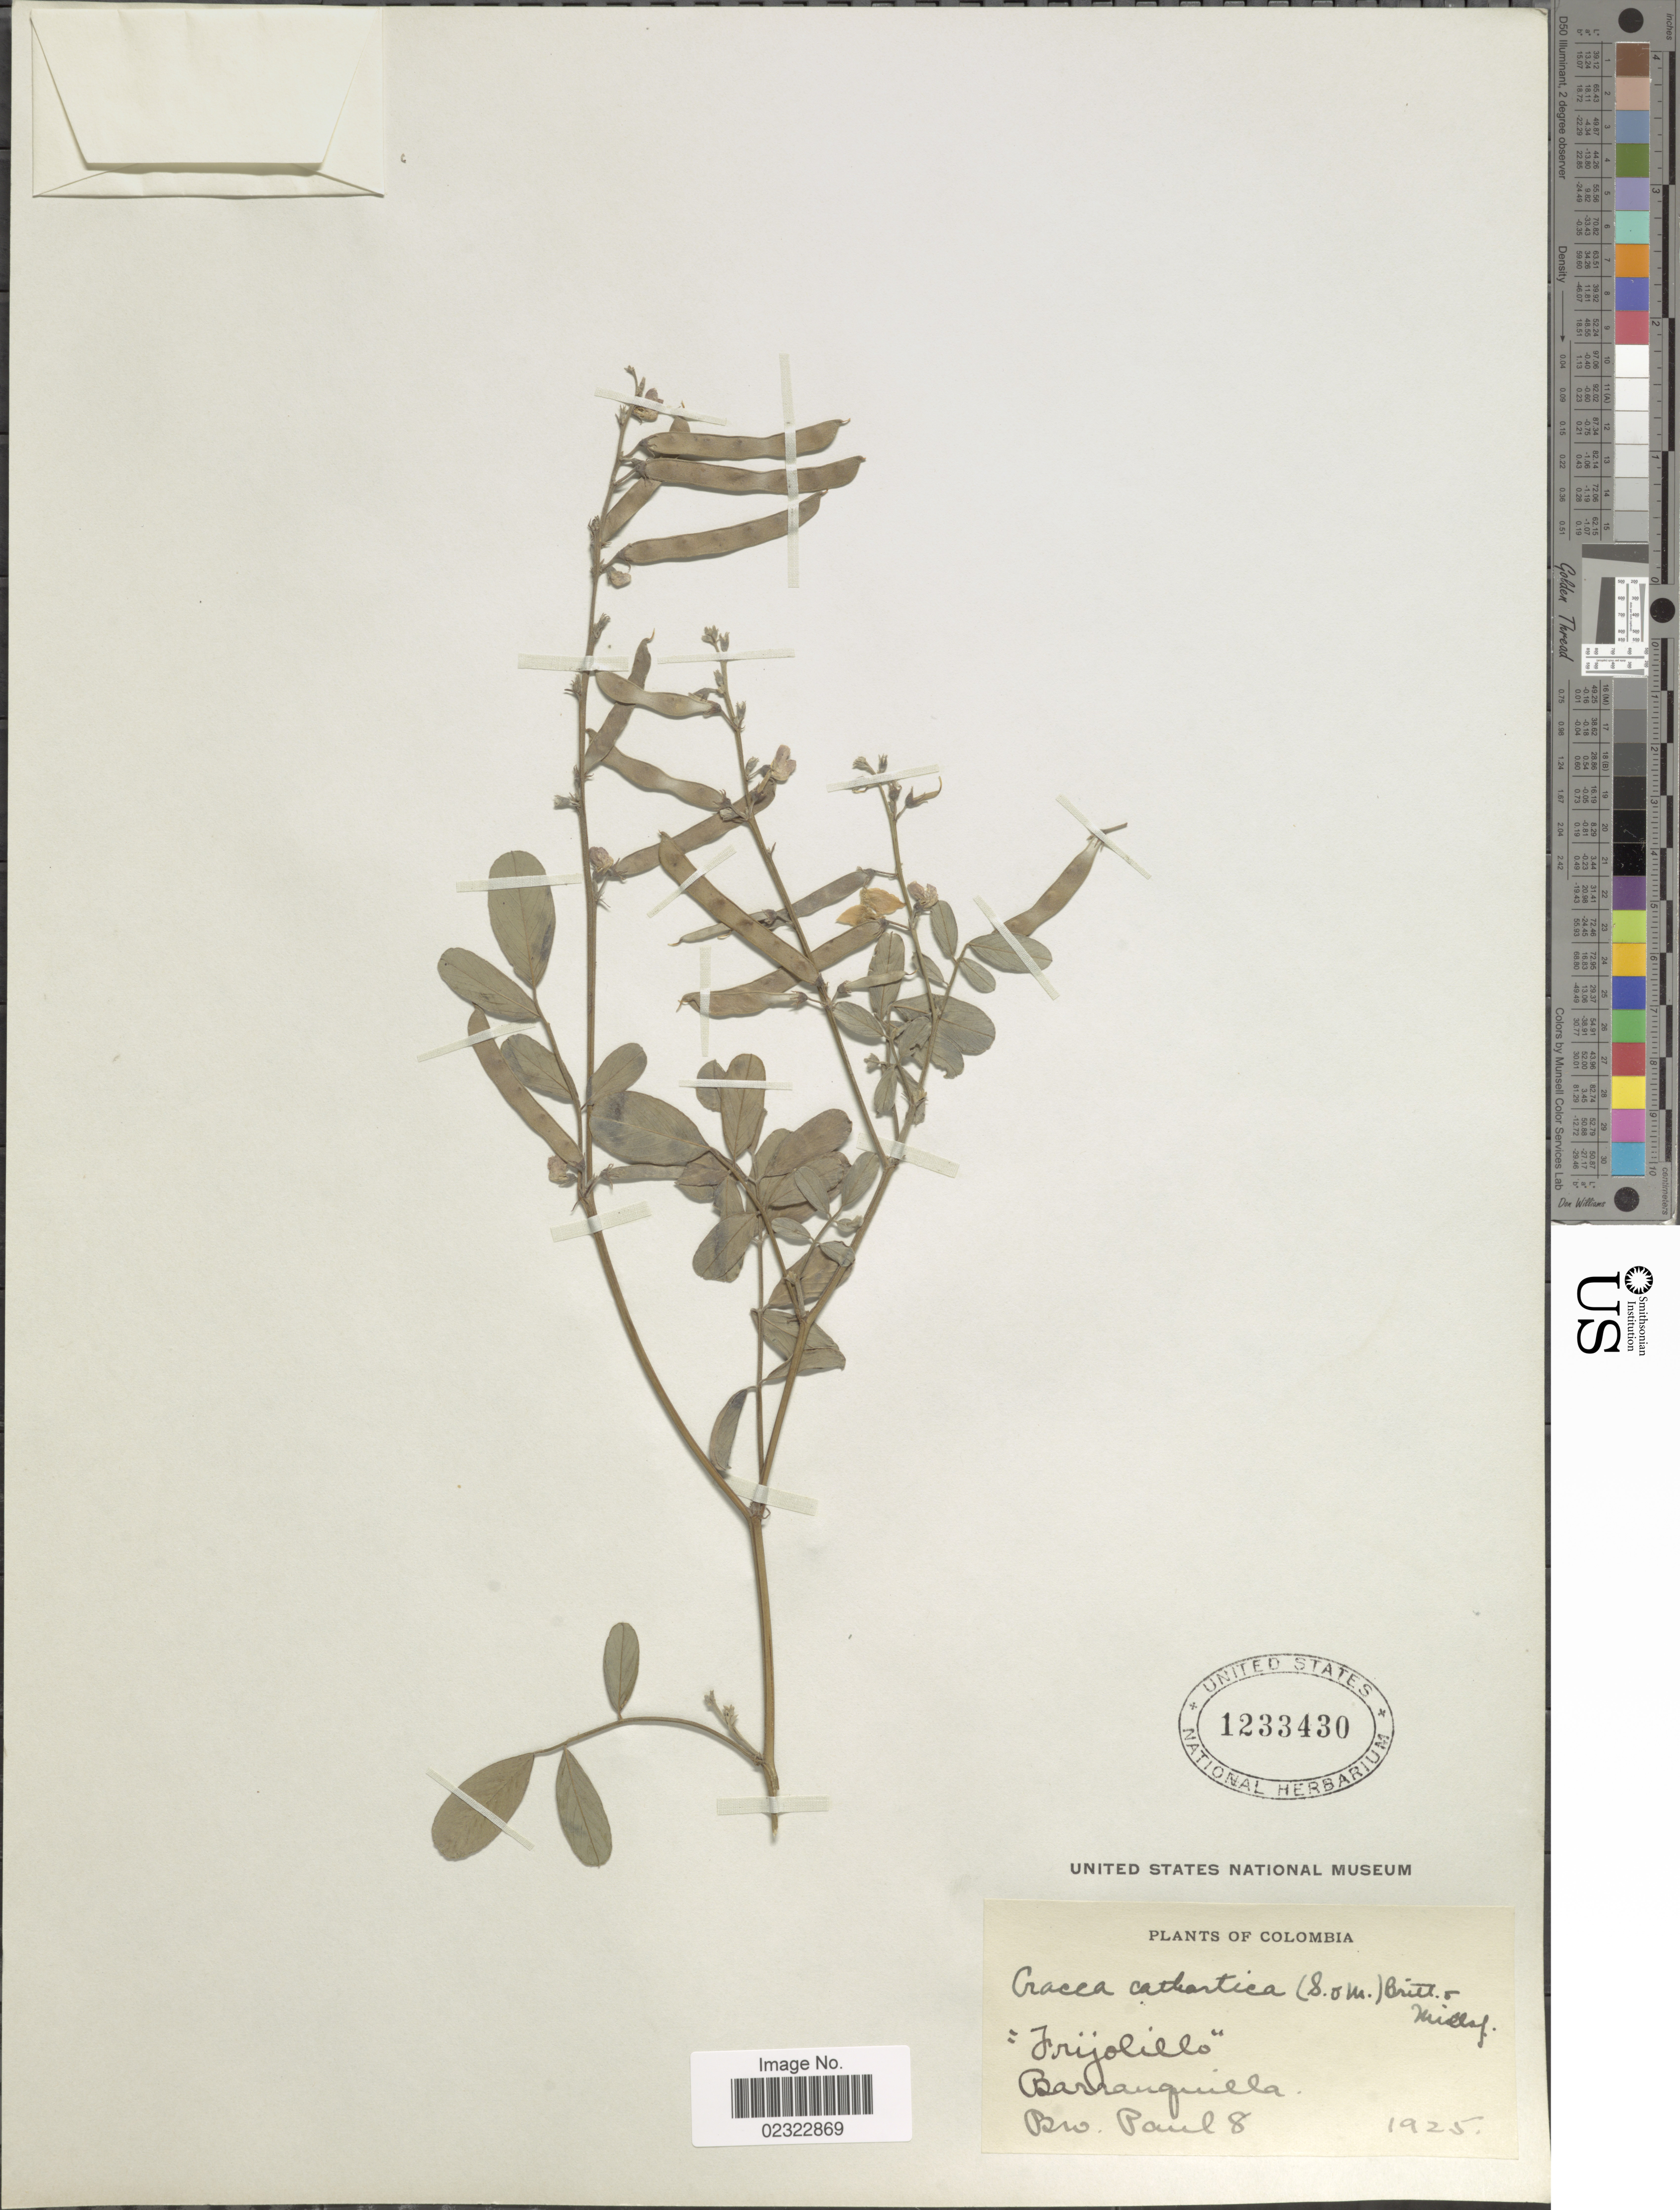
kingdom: Plantae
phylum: Tracheophyta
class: Magnoliopsida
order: Fabales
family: Fabaceae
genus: Tephrosia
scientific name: Tephrosia senna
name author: Kunth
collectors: B. Paul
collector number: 8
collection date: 1925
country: Colombia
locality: Barranquilla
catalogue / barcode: US 1233430